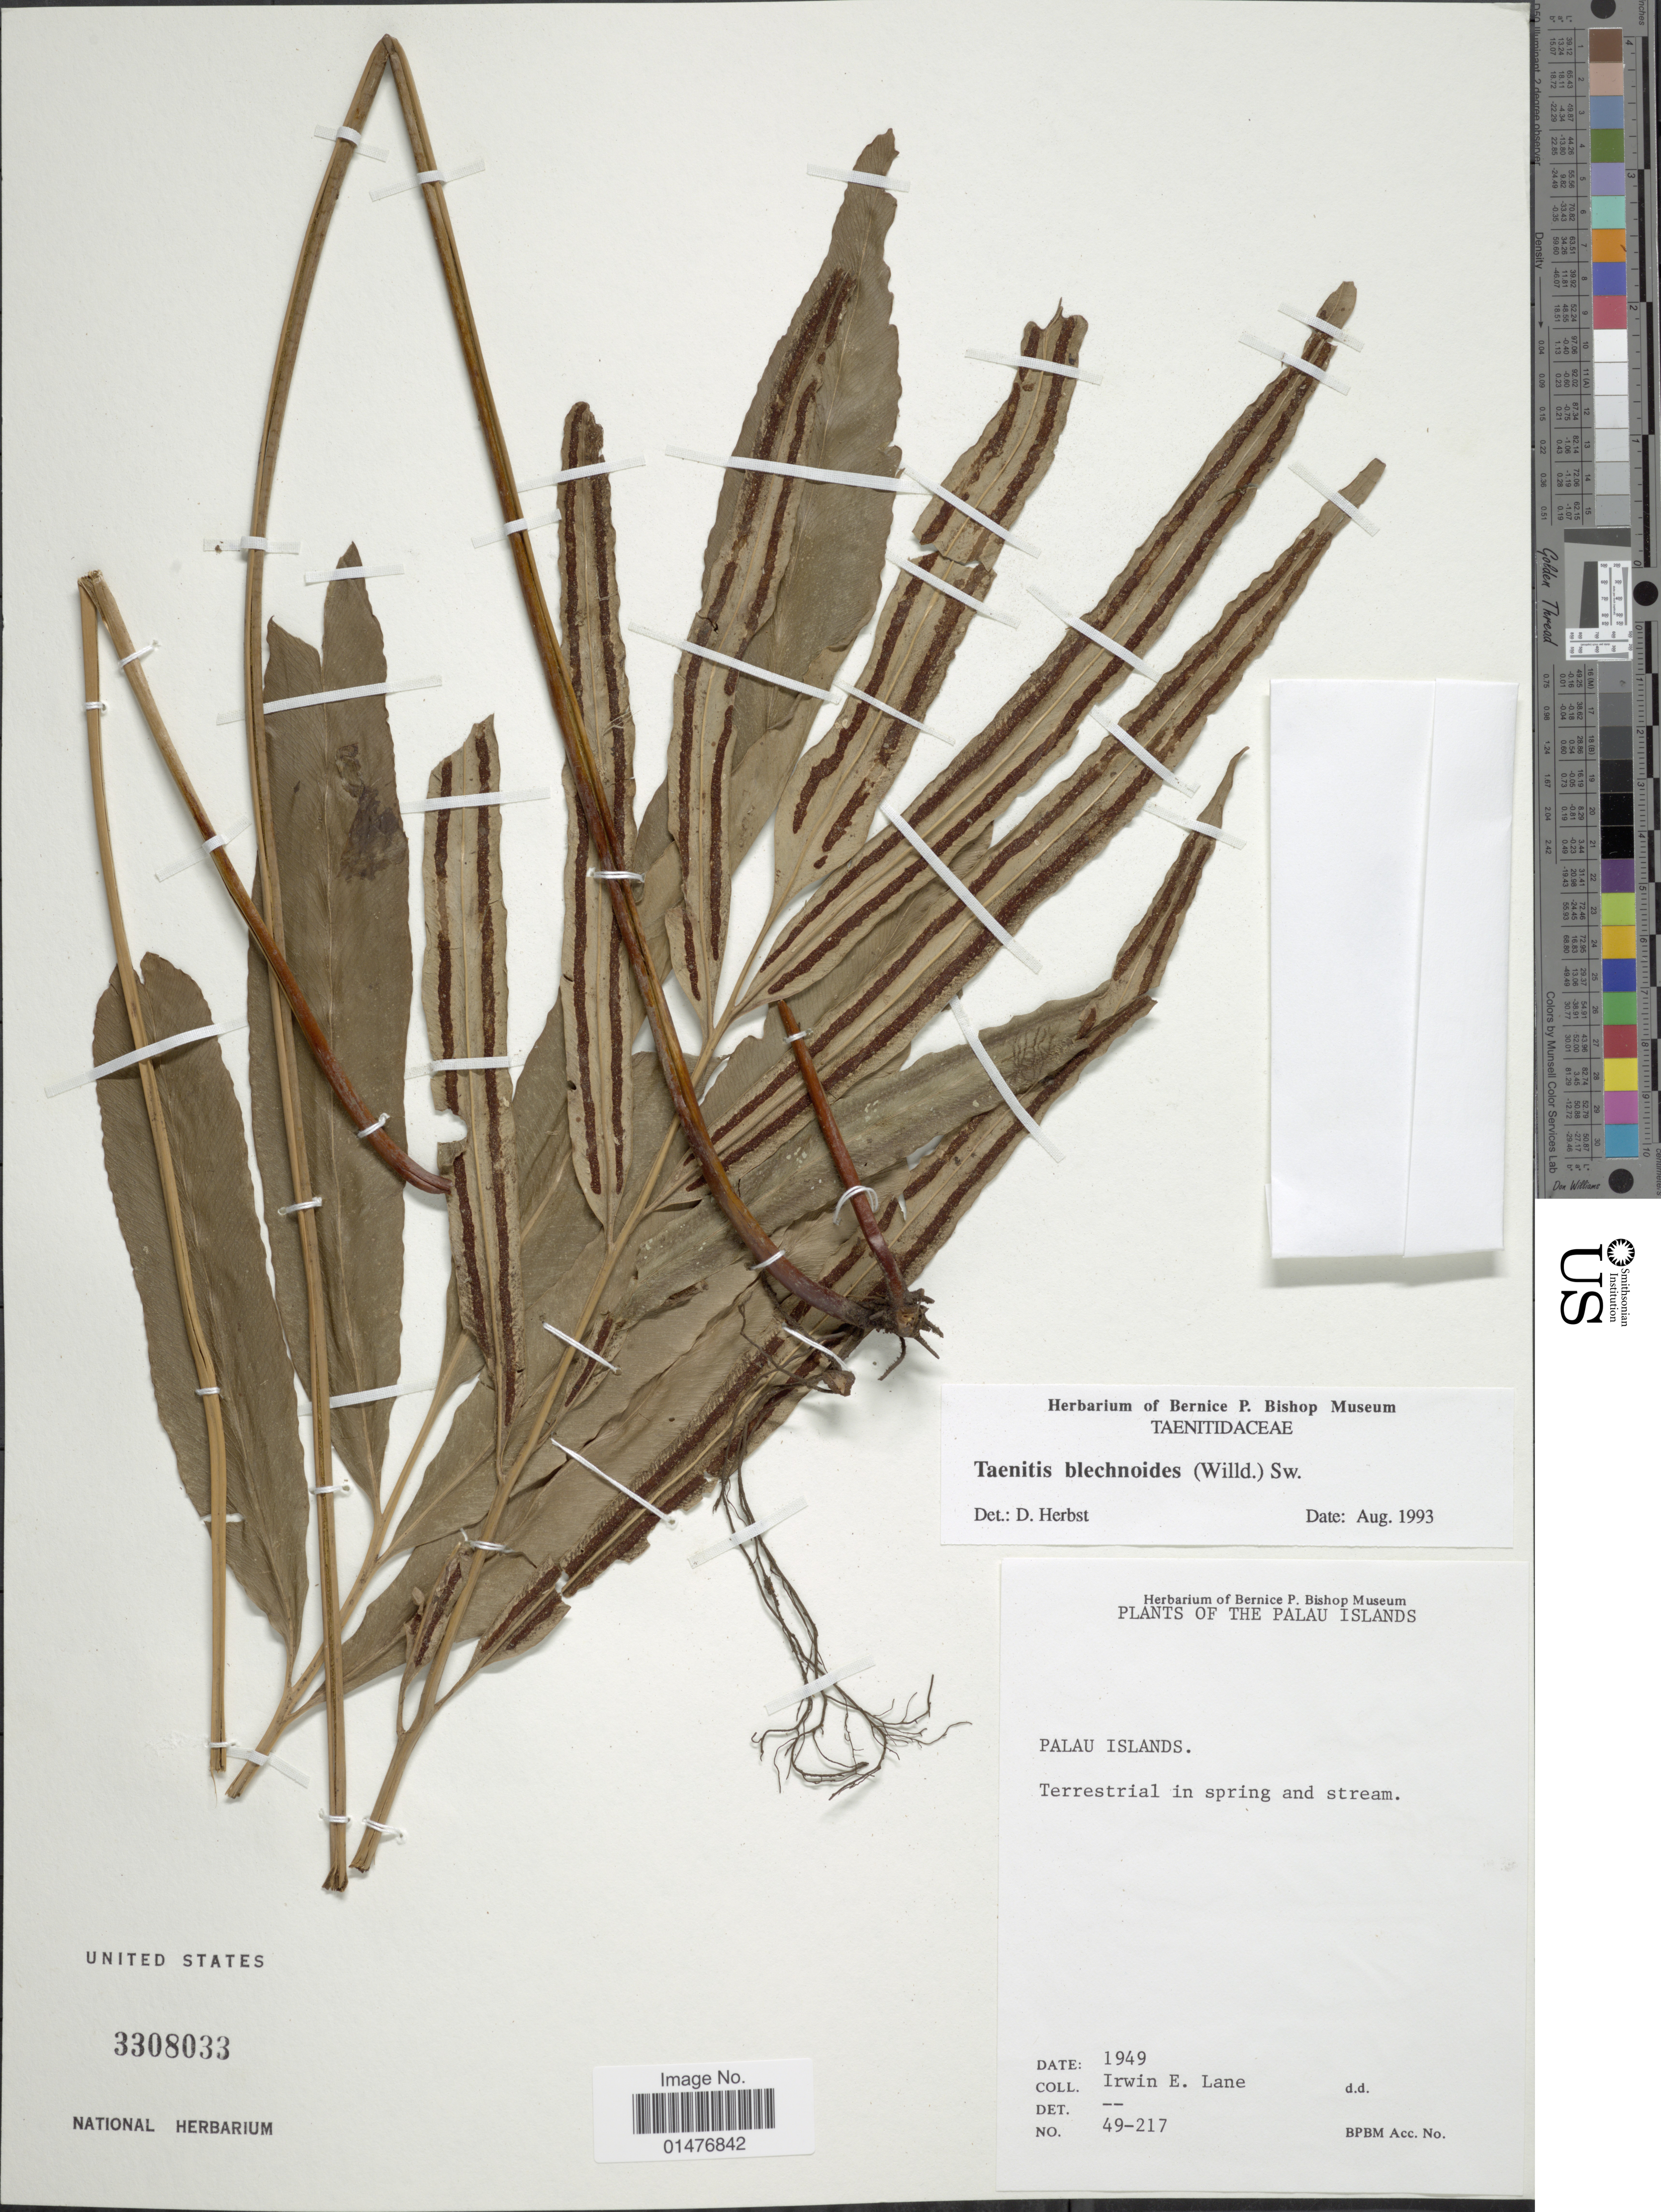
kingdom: Plantae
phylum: Tracheophyta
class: Polypodiopsida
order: Polypodiales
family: Pteridaceae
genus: Taenitis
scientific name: Taenitis blechnoides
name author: (Willd.) Sw.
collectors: I. Lane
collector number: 49-217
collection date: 1949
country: Palau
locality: Palau Islands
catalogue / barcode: US 3308033